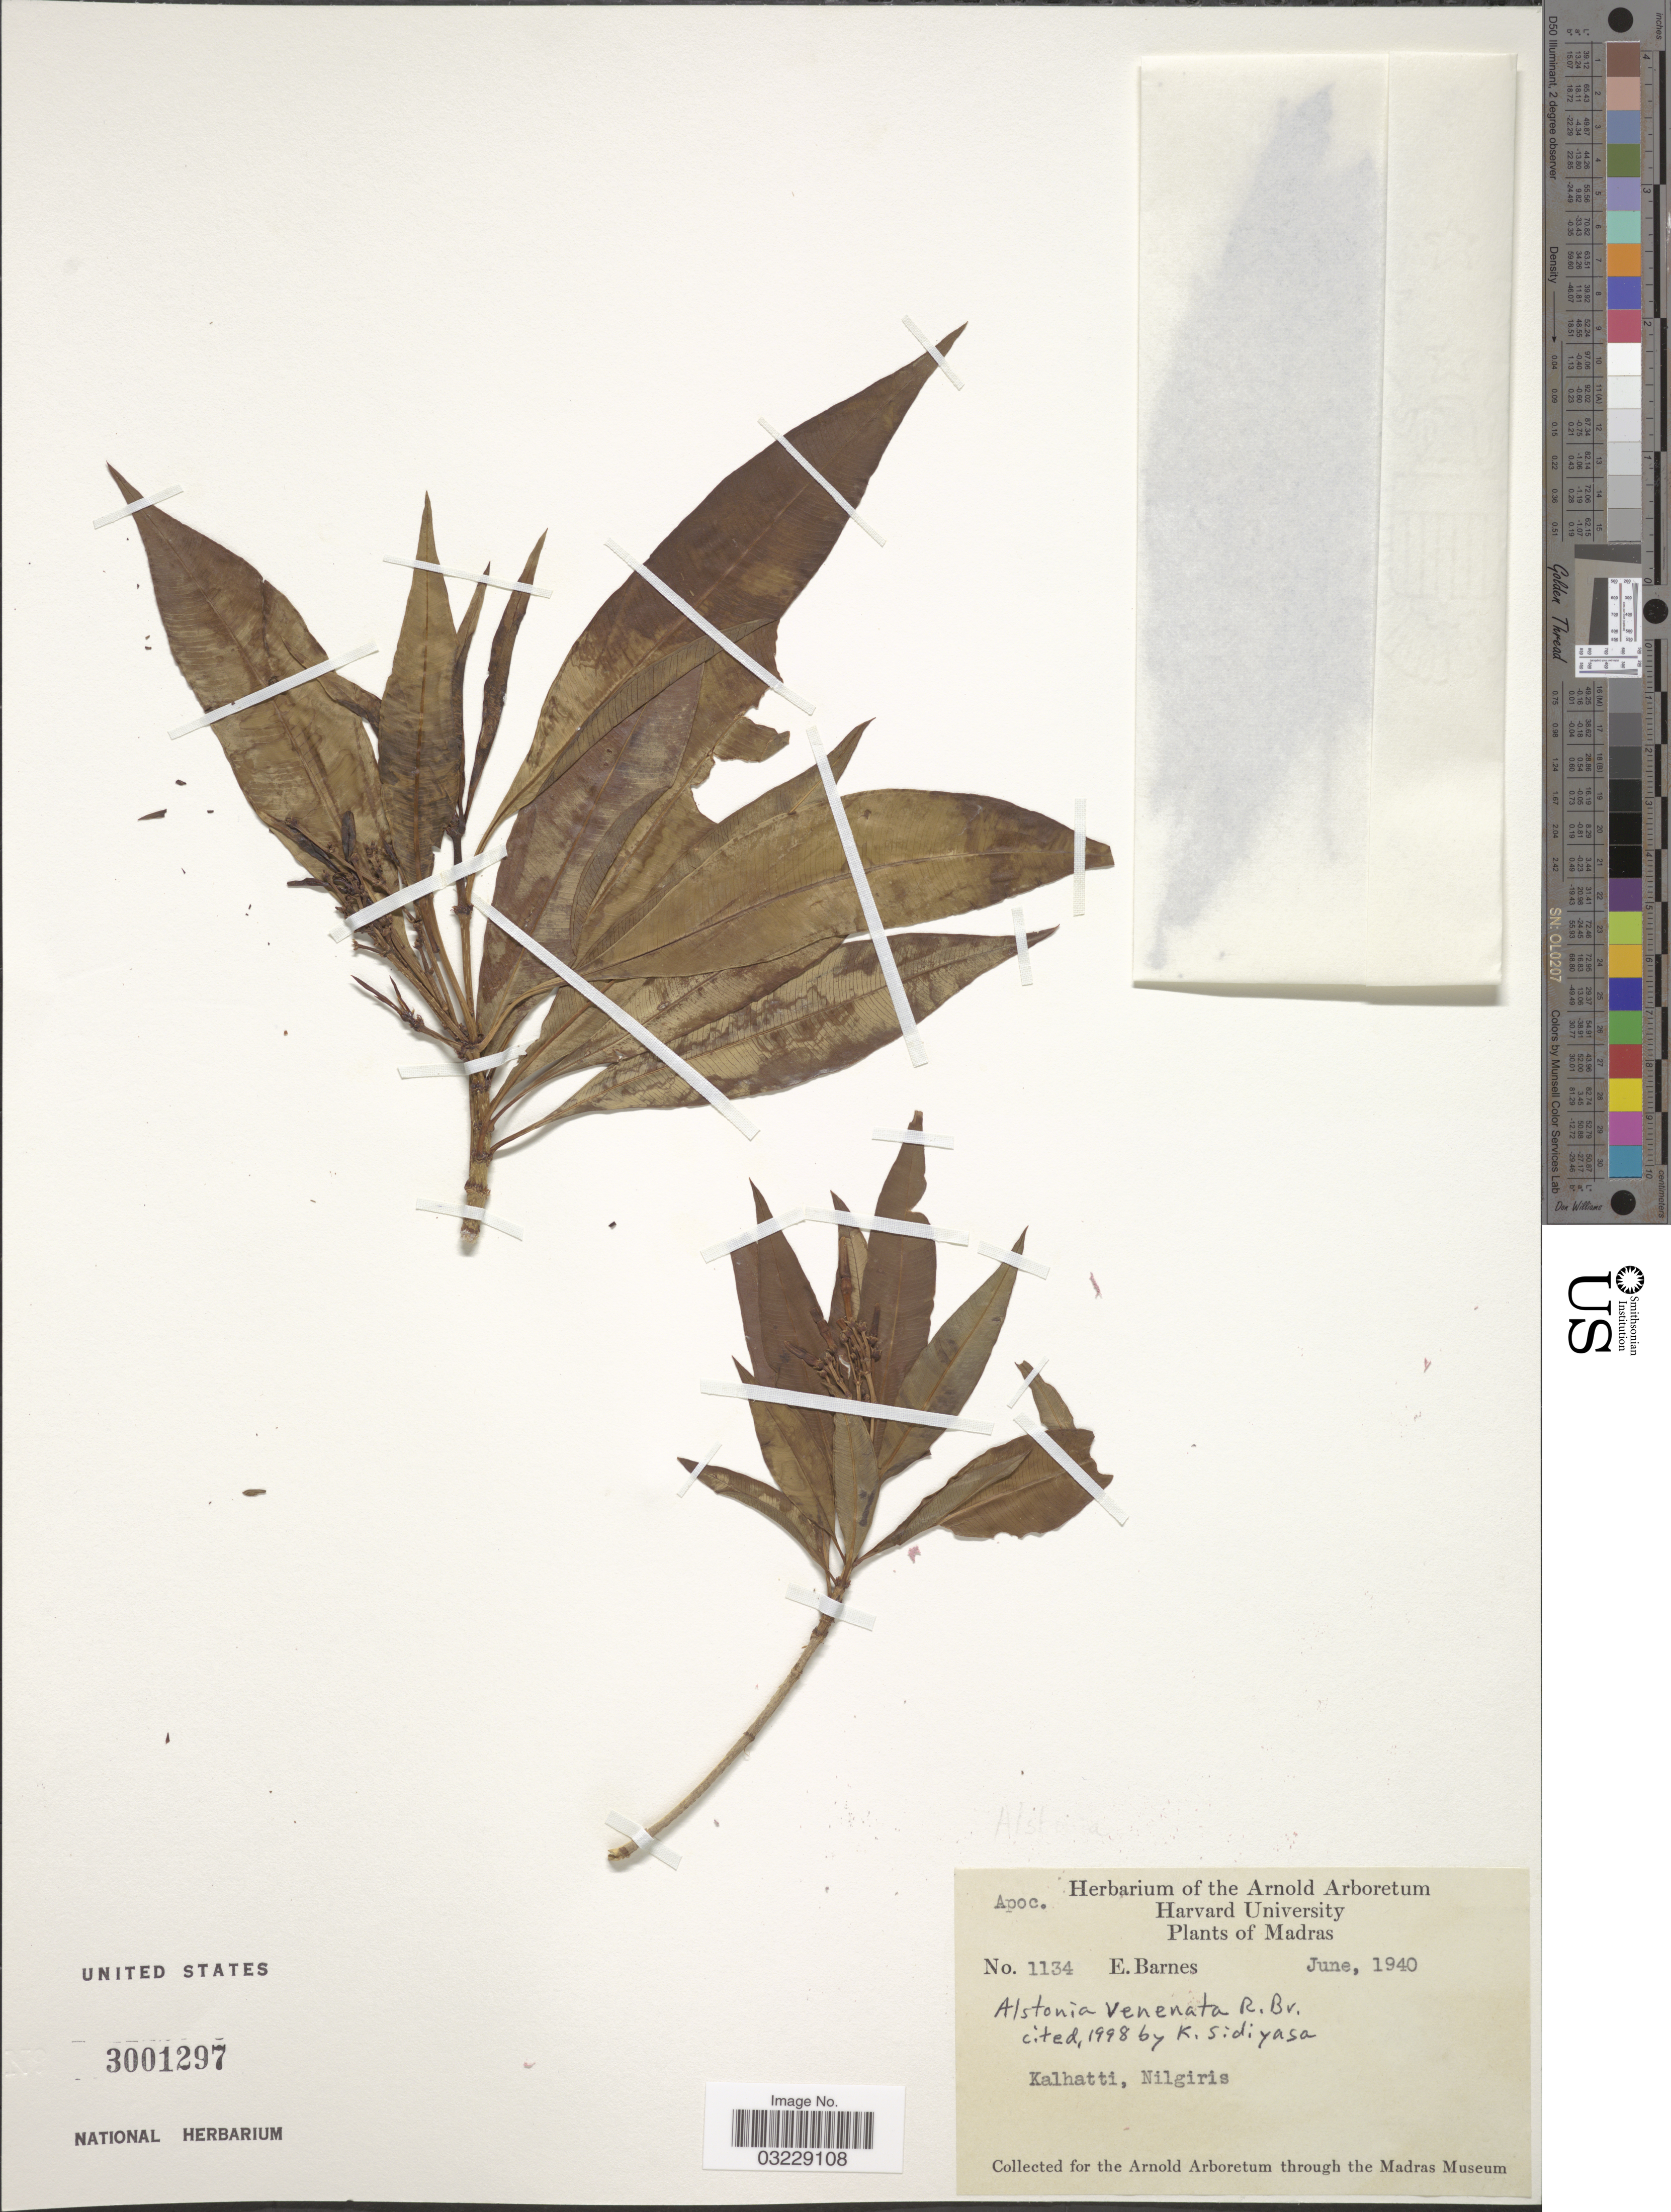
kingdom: Plantae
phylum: Tracheophyta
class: Magnoliopsida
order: Gentianales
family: Apocynaceae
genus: Alstonia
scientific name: Alstonia venenata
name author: R. Br.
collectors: E. Barnes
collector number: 1134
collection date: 1940-06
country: India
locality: Madras. Kalhatti, Nilgiris.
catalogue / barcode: US 3001297